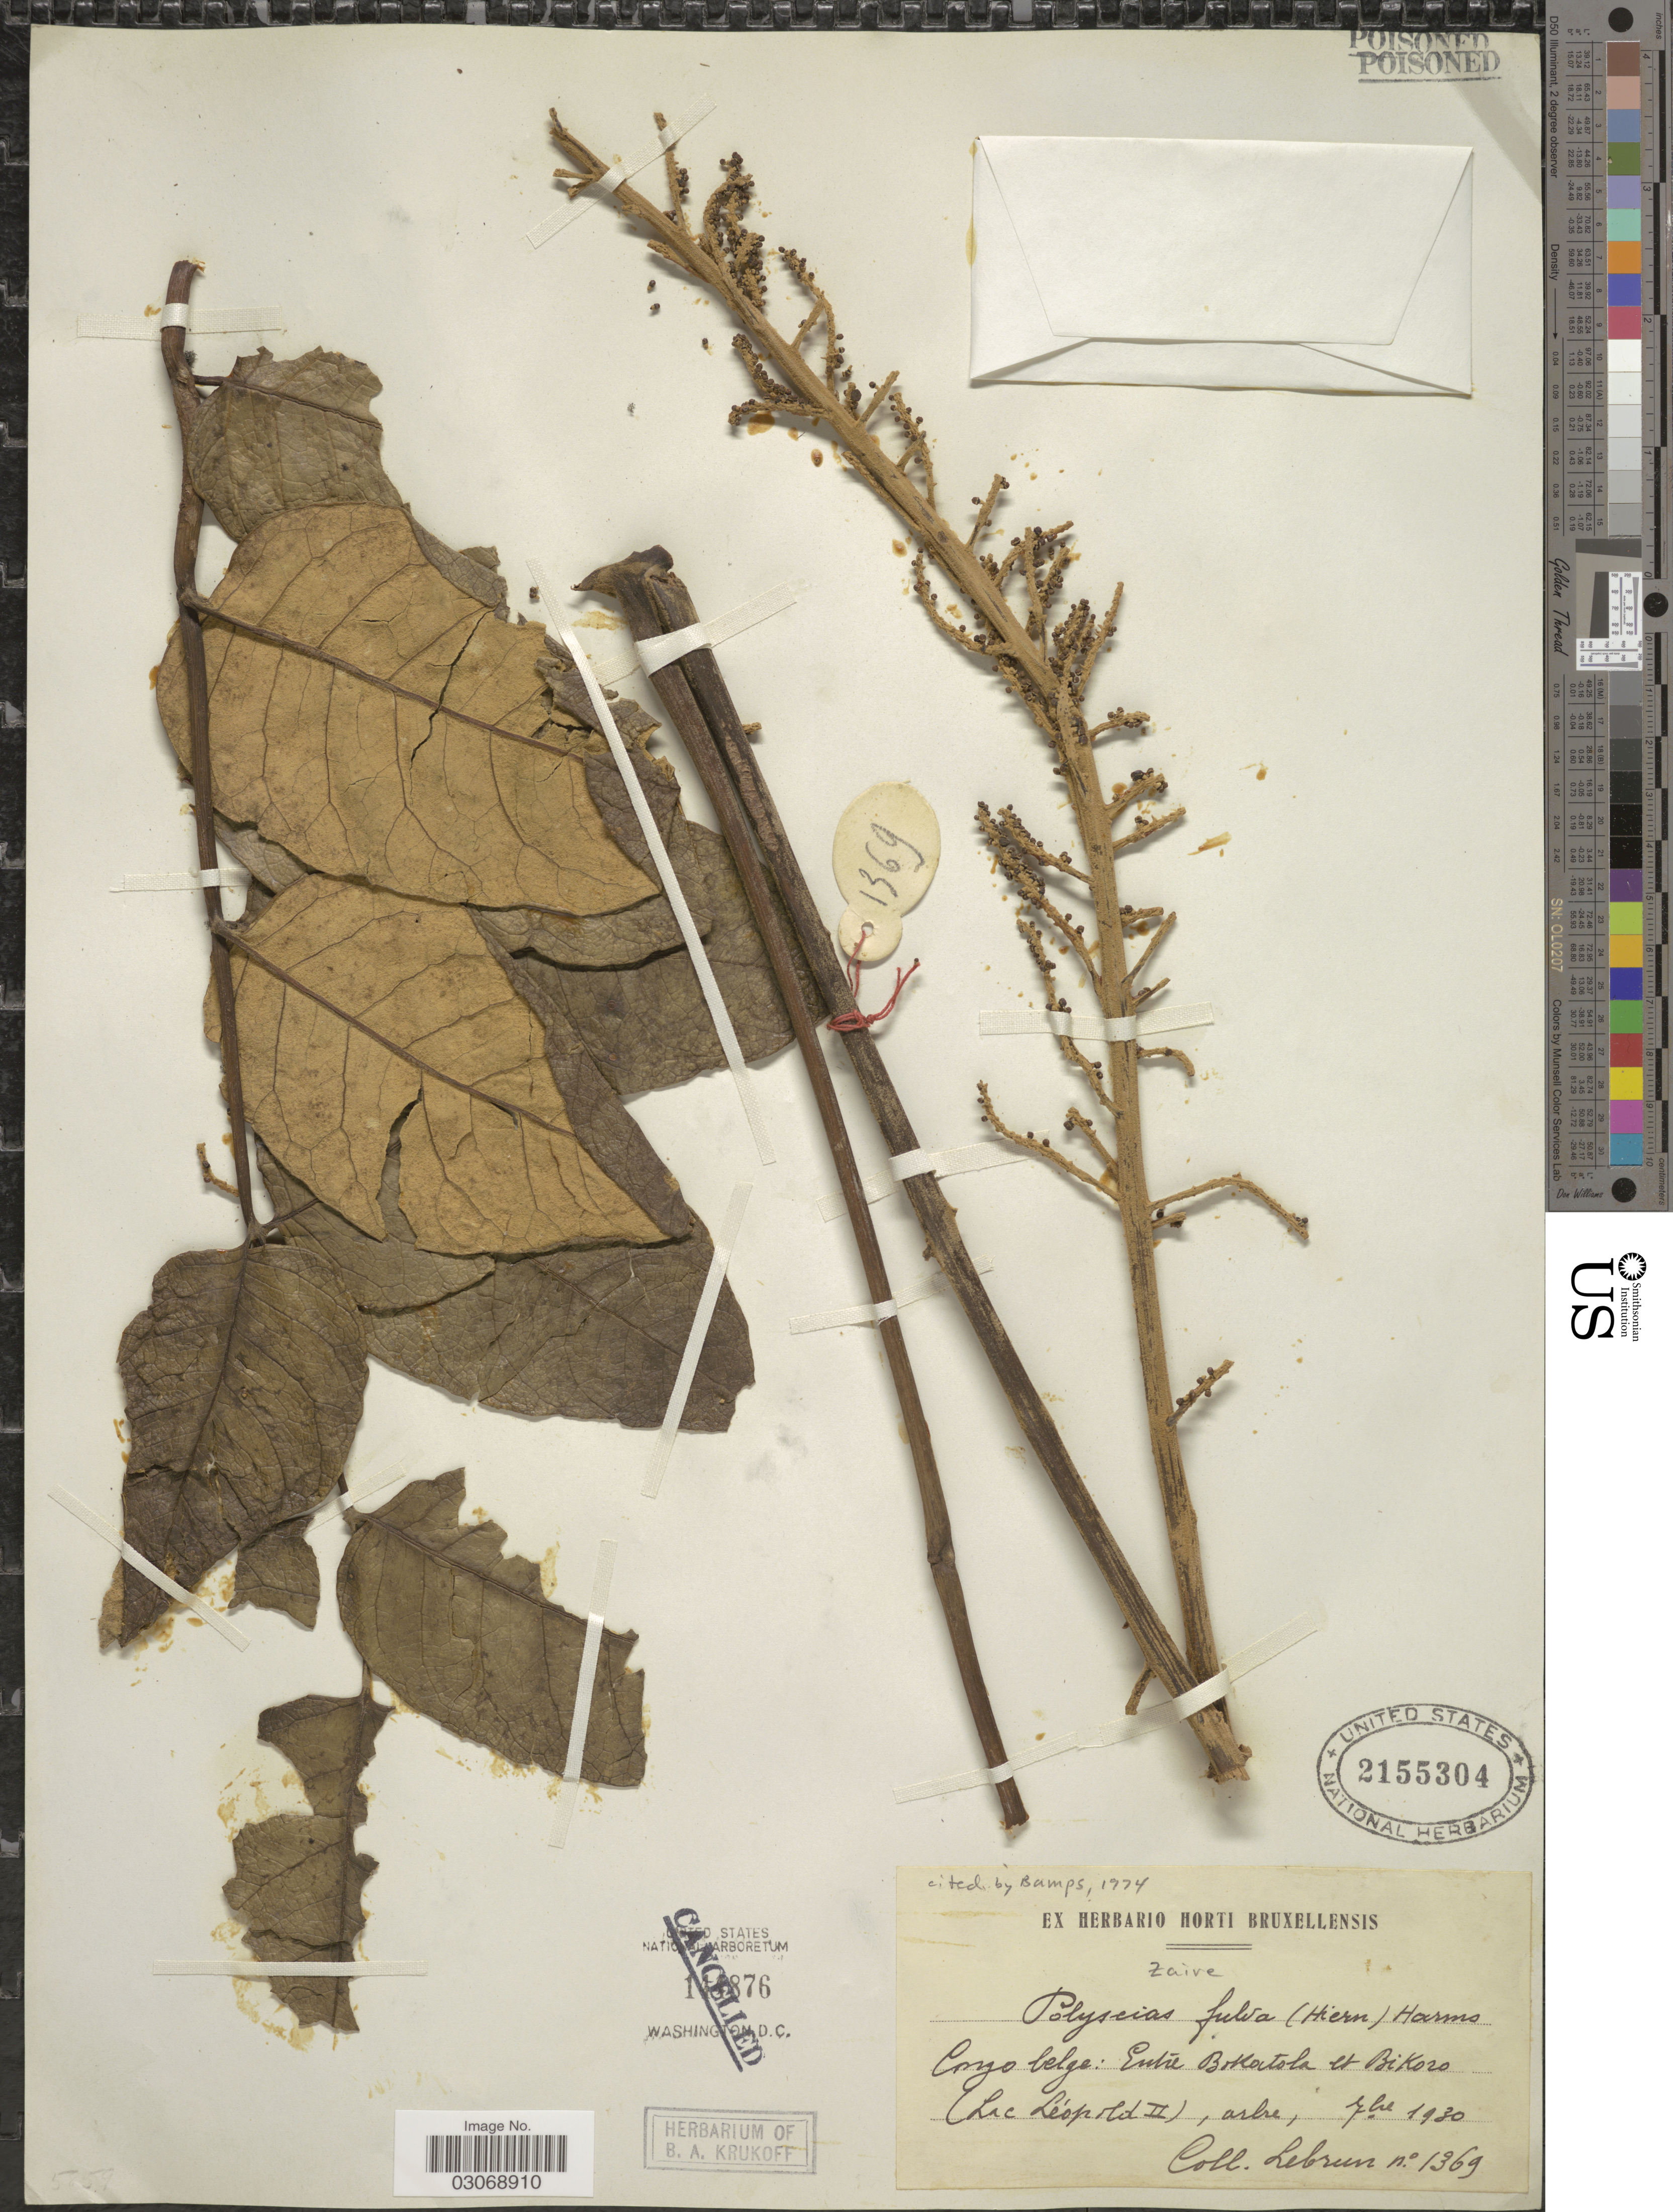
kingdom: Plantae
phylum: Tracheophyta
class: Magnoliopsida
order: Apiales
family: Araliaceae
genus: Polyscias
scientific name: Polyscias fulva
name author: (Hiern) Harms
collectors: J.A. Lebrun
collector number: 1369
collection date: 1930-04-07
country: Congo, Democratic Republic of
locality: Congo belge: Entre Bokatola et Bikoro. (Lac Leópold II).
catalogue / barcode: US 2155304